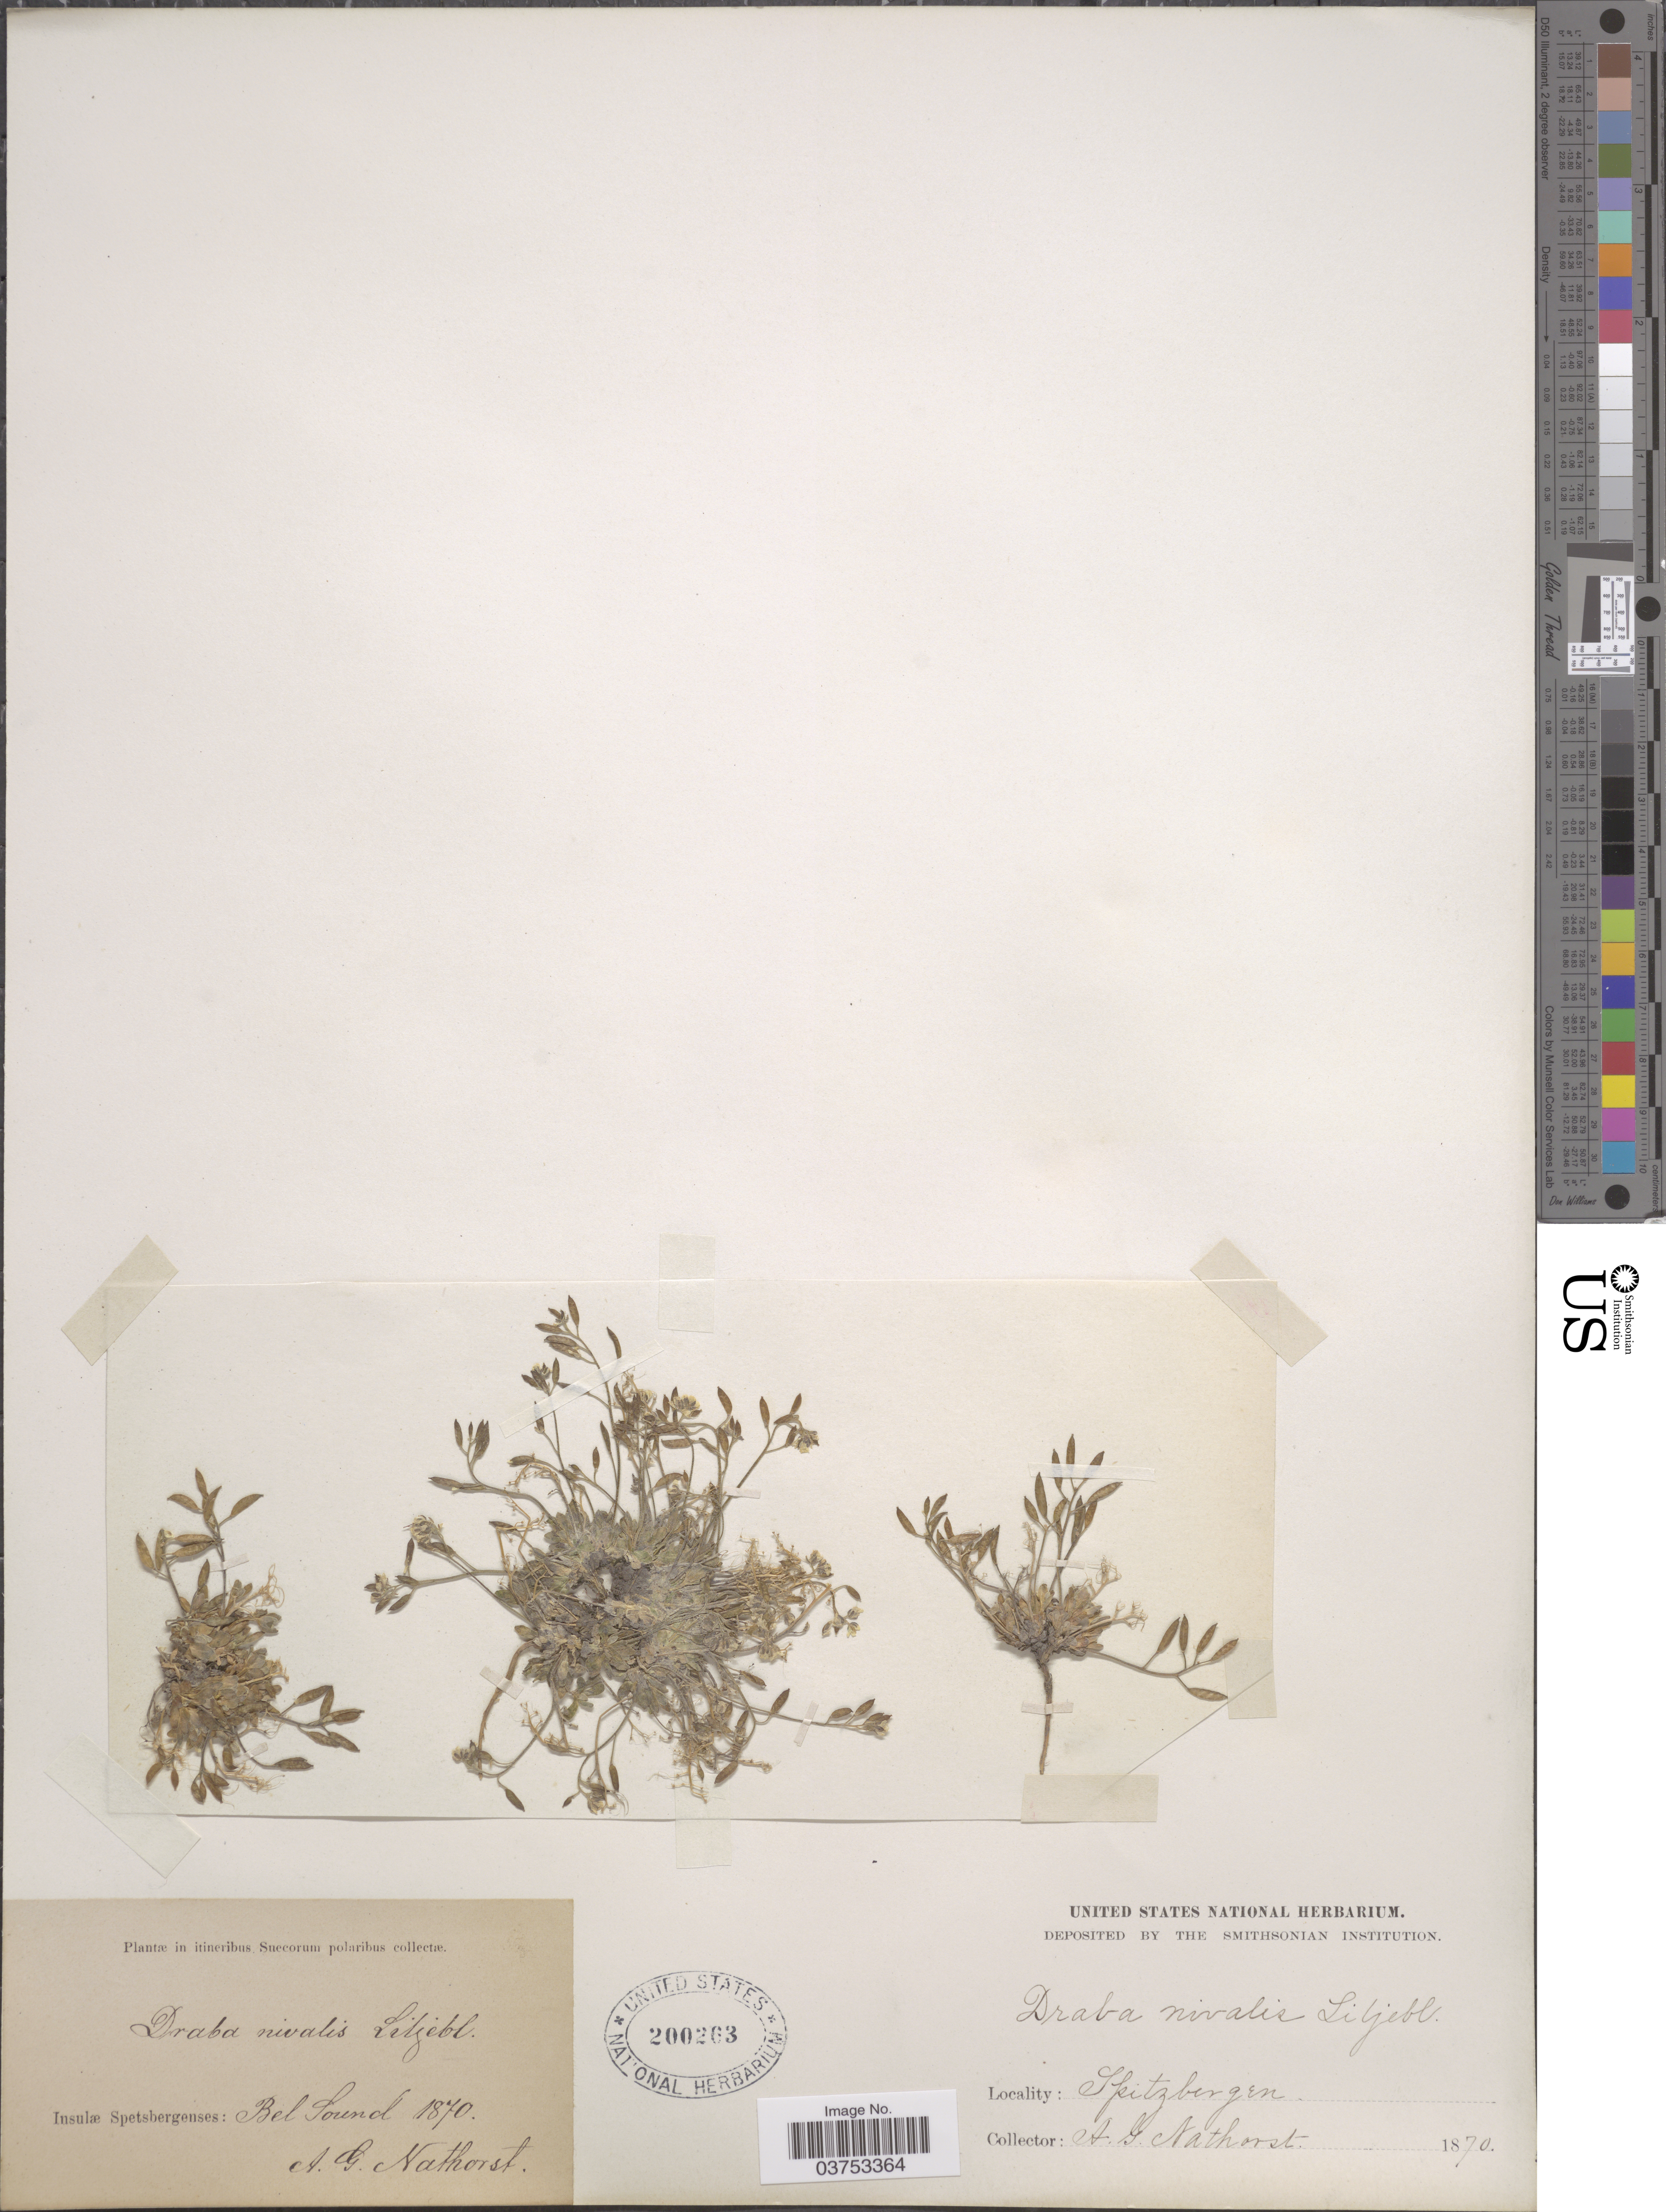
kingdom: Plantae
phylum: Tracheophyta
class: Magnoliopsida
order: Brassicales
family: Brassicaceae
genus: Draba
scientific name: Draba nivalis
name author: Lilj.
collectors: A. Nathorst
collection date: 1870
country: Norway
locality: In itineribus Suecorum polaribus. Insulæ Spetsbergenses: Bel Sound. Spitzbergen.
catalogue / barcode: US 200263